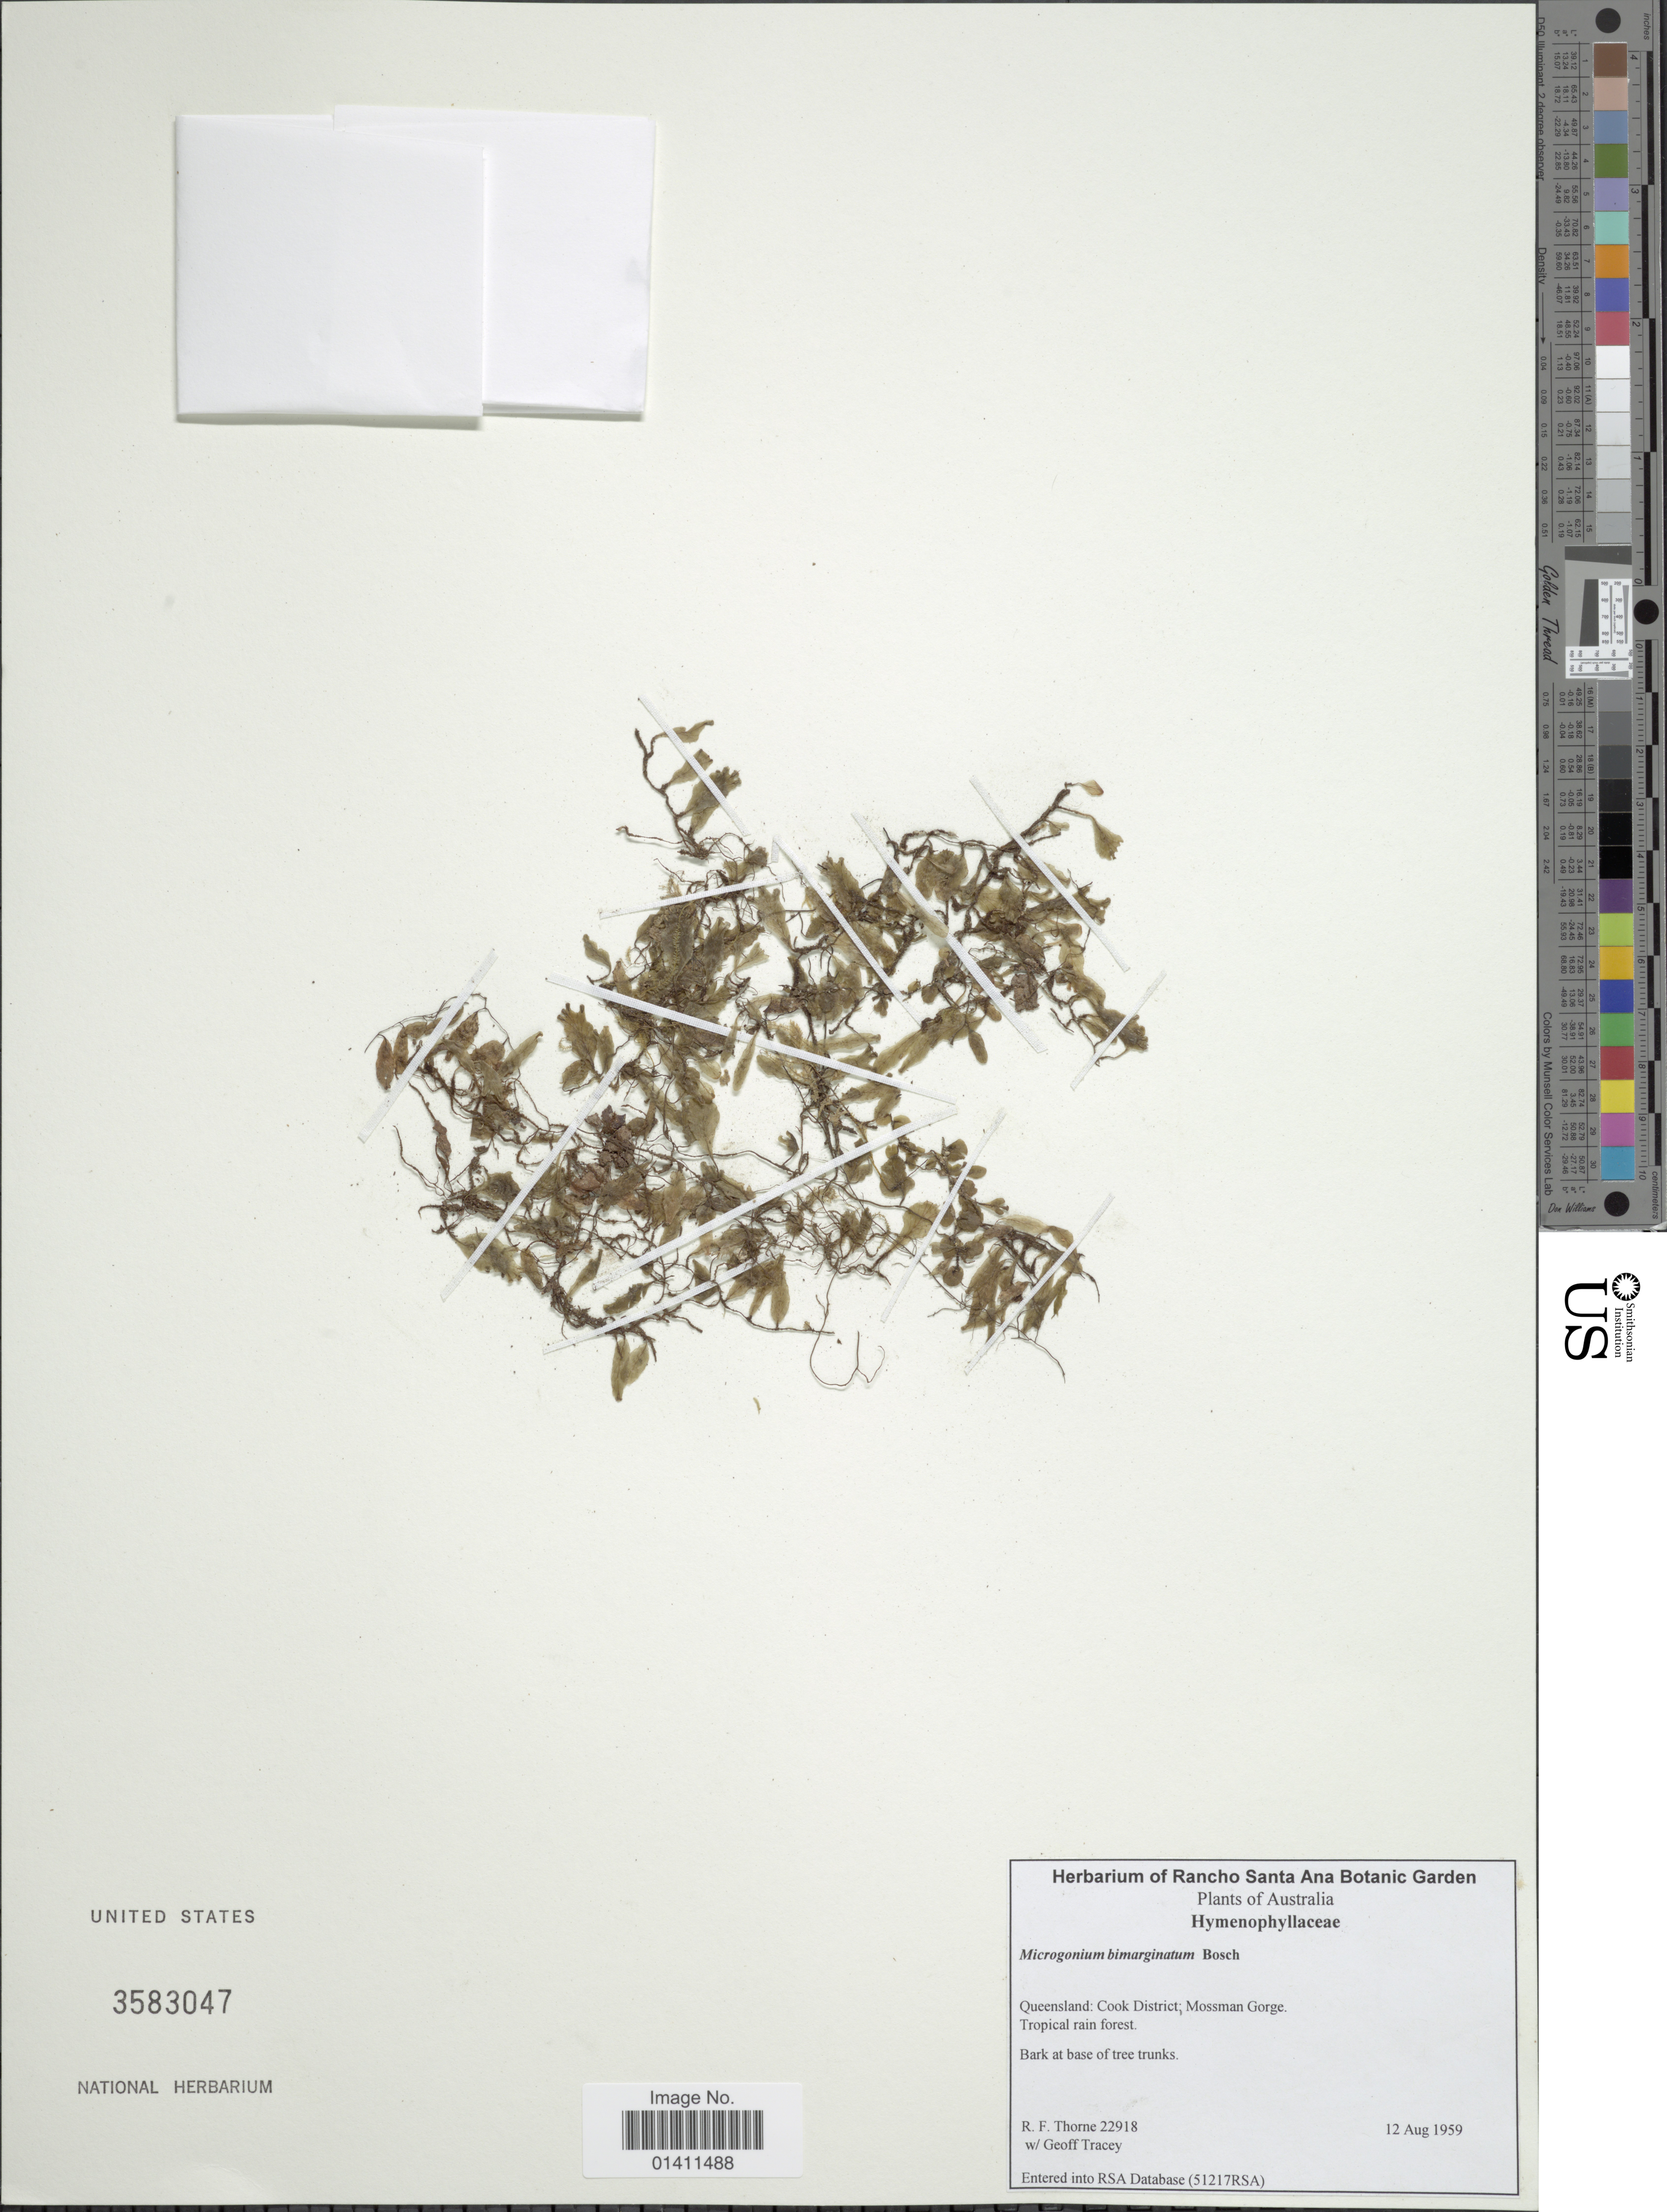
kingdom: Plantae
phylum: Tracheophyta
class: Polypodiopsida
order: Hymenophyllales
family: Hymenophyllaceae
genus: Didymoglossum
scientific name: Didymoglossum bimarginatum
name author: (Bosch) Ebihara & K. Iwats.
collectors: R. F. Thorne & G. Tracey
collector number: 22918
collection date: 1959-08-12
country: Australia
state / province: Queensland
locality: Cook District; Mossman Gorge.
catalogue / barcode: US 3583047